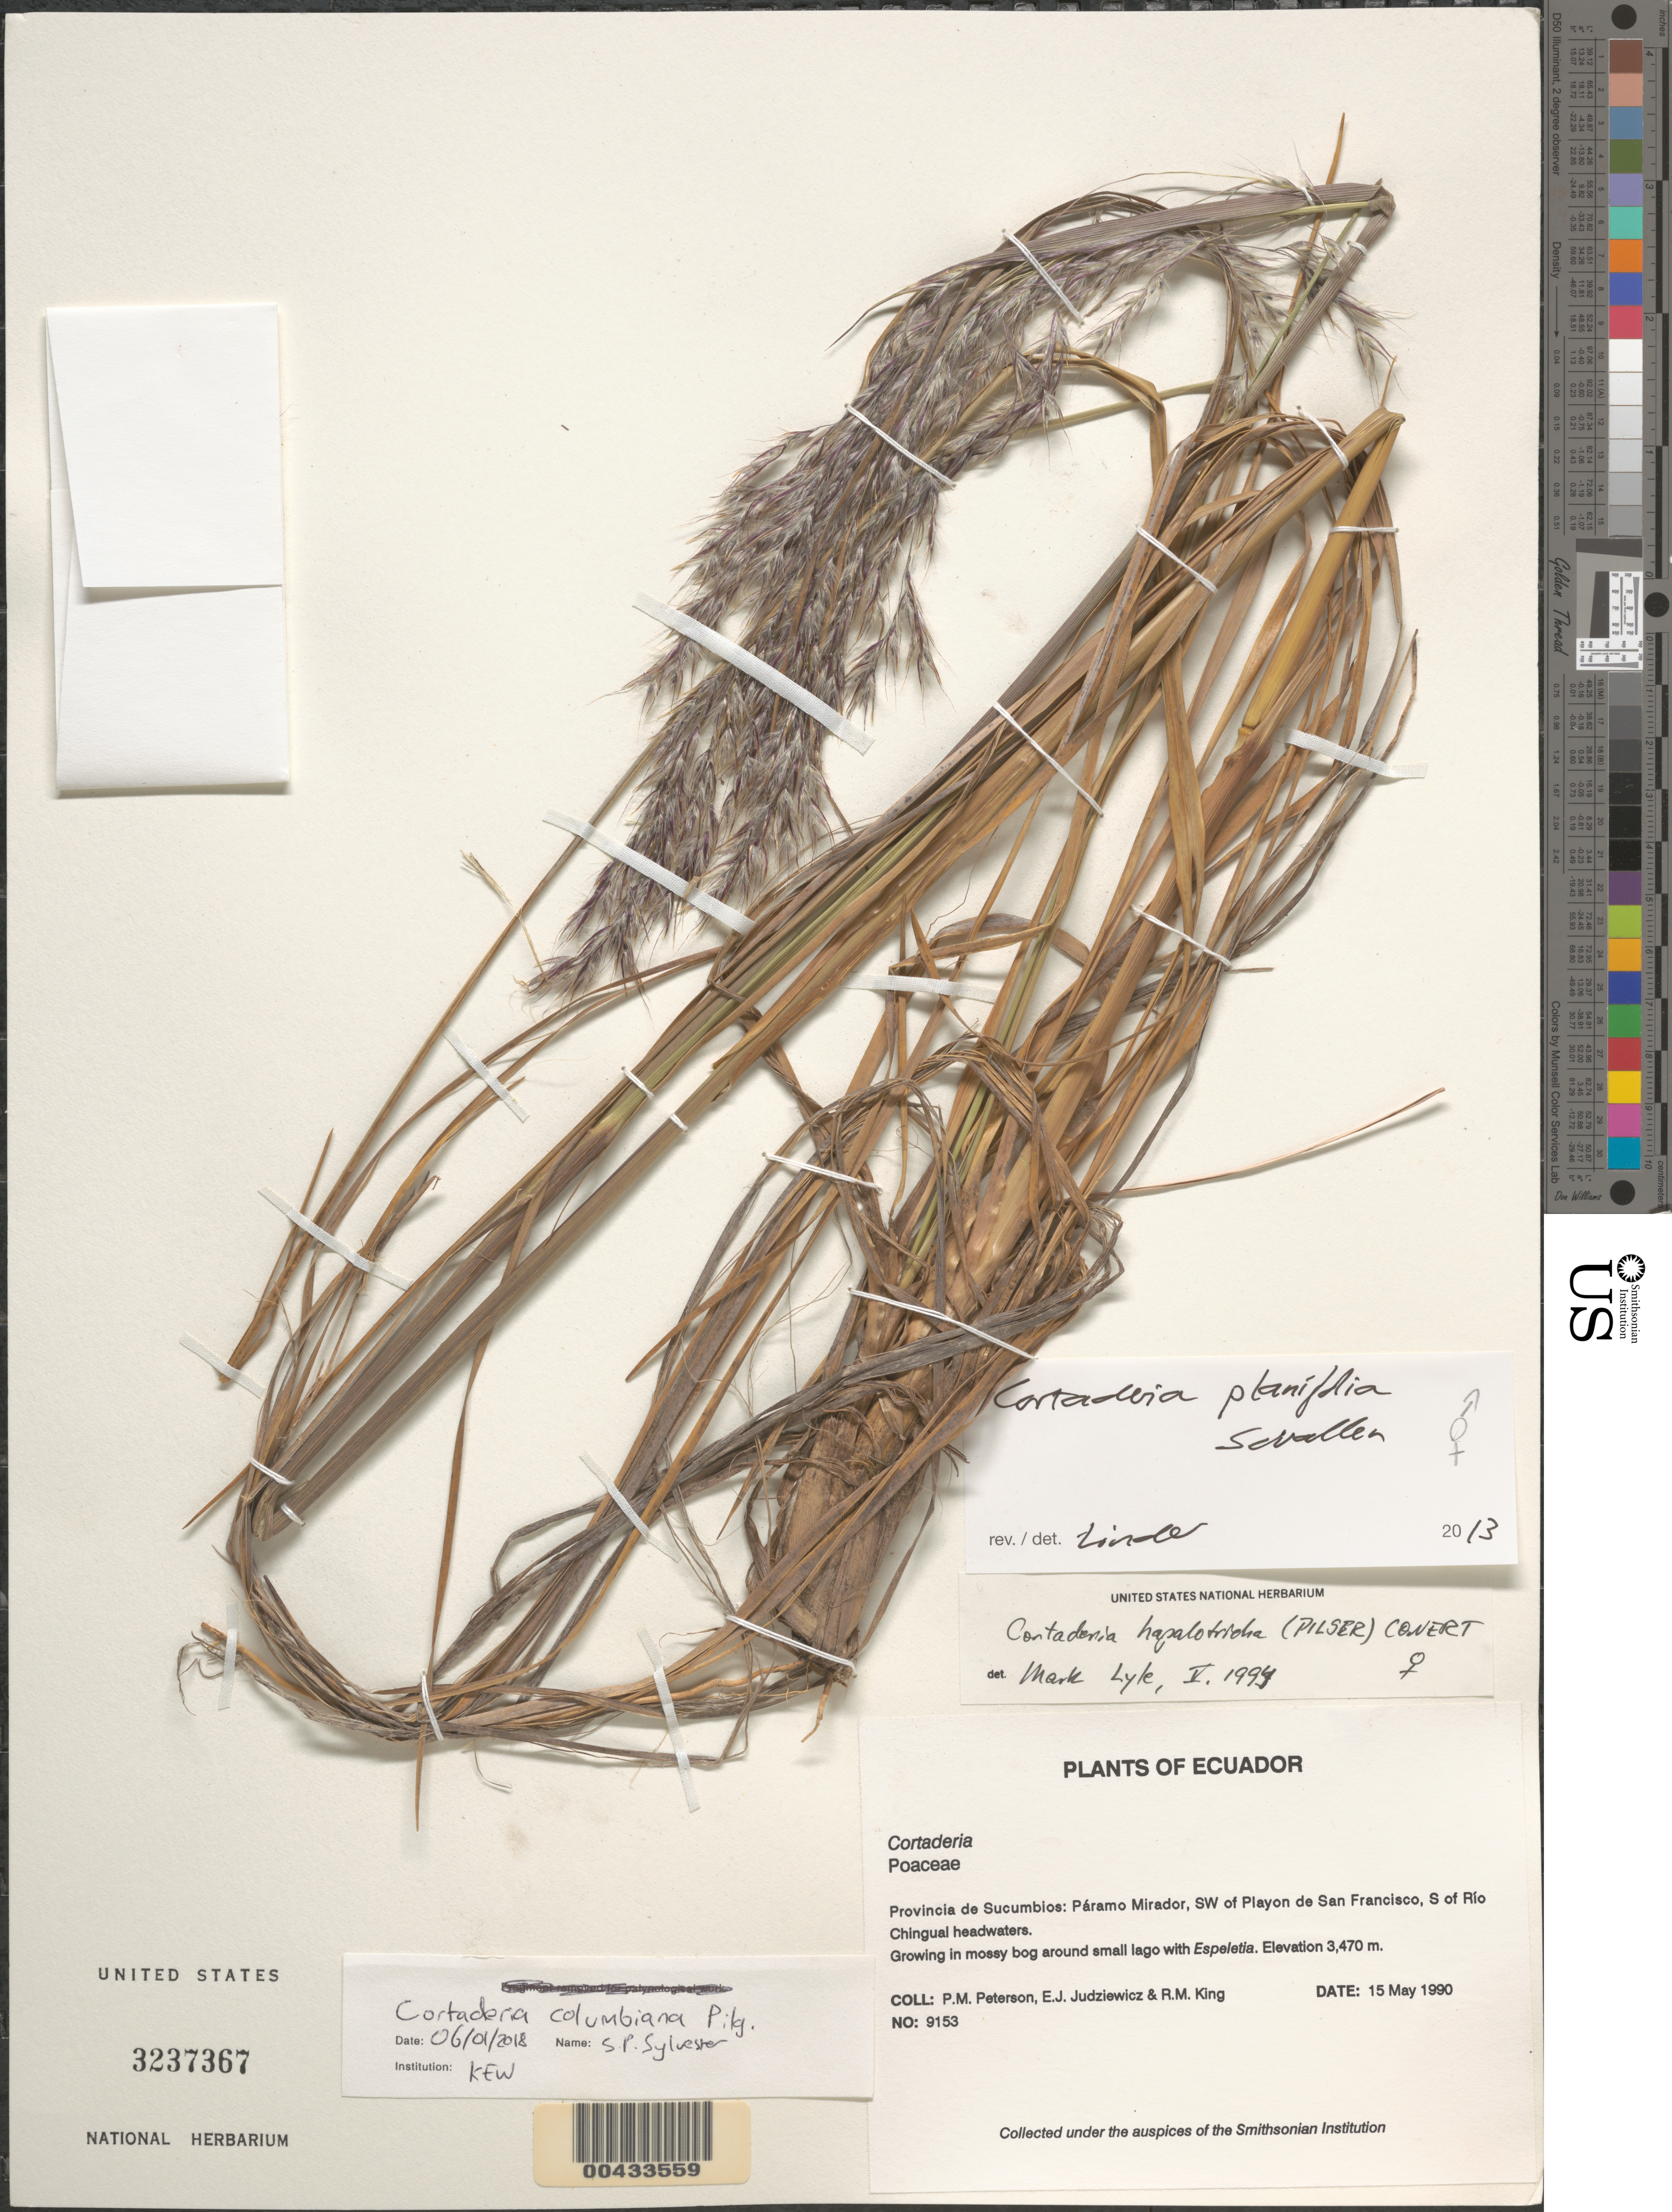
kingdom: Plantae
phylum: Tracheophyta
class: Liliopsida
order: Poales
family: Poaceae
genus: Cortaderia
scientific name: Cortaderia columbiana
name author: (Pilg.) Pilg.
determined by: Sylvester, Steven P.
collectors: P. M. Peterson, E. J. Judziewicz & R. M. King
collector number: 09153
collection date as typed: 15 May 1990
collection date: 1990-05-15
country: Ecuador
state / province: Sucumbíos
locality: Páramo Mirador, SW of Playon de San Francisco, S of Río Chingual headwaters.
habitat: Growing in mossy bog around small lago with Espeletia.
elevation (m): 3470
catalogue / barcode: US 3237367